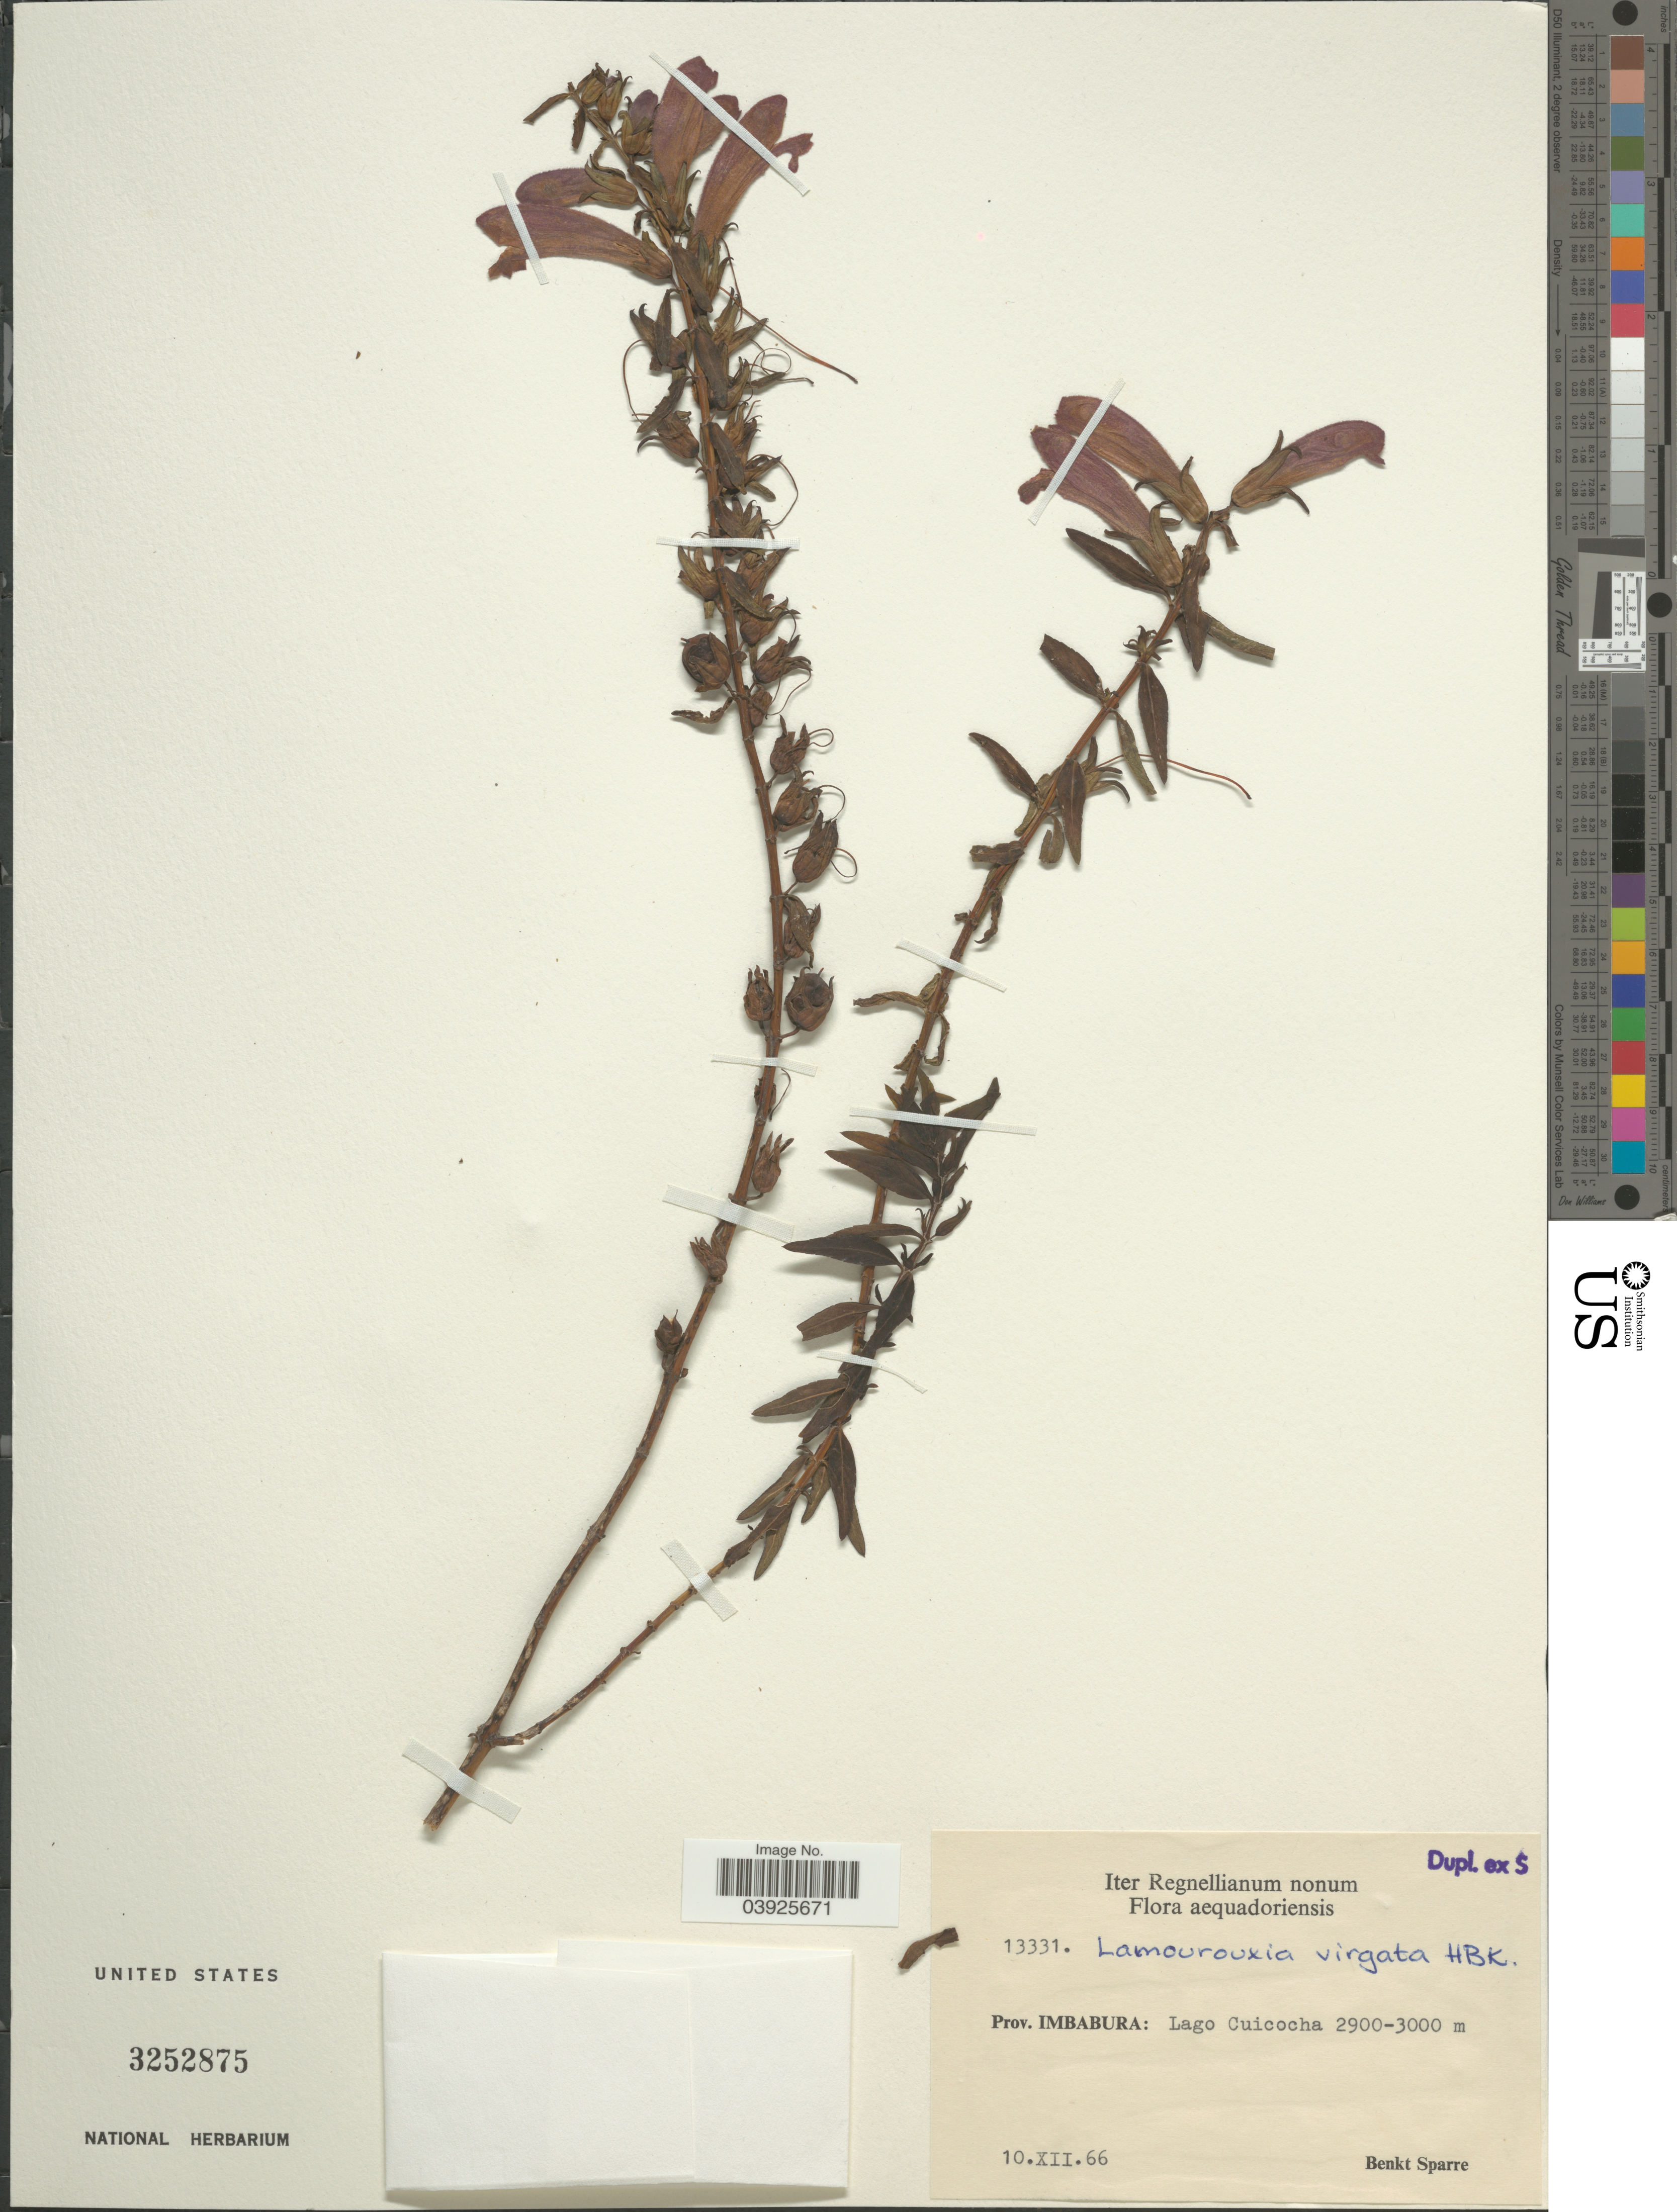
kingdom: Plantae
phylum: Tracheophyta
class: Magnoliopsida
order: Lamiales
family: Orobanchaceae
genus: Lamourouxia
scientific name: Lamourouxia virgata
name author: Kunth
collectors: B. Sparre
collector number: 13331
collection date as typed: Transcribed d/m/y: 10/12/66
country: Ecuador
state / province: Imbabura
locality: Lago Cuicocha.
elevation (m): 2900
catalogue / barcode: US 3252875